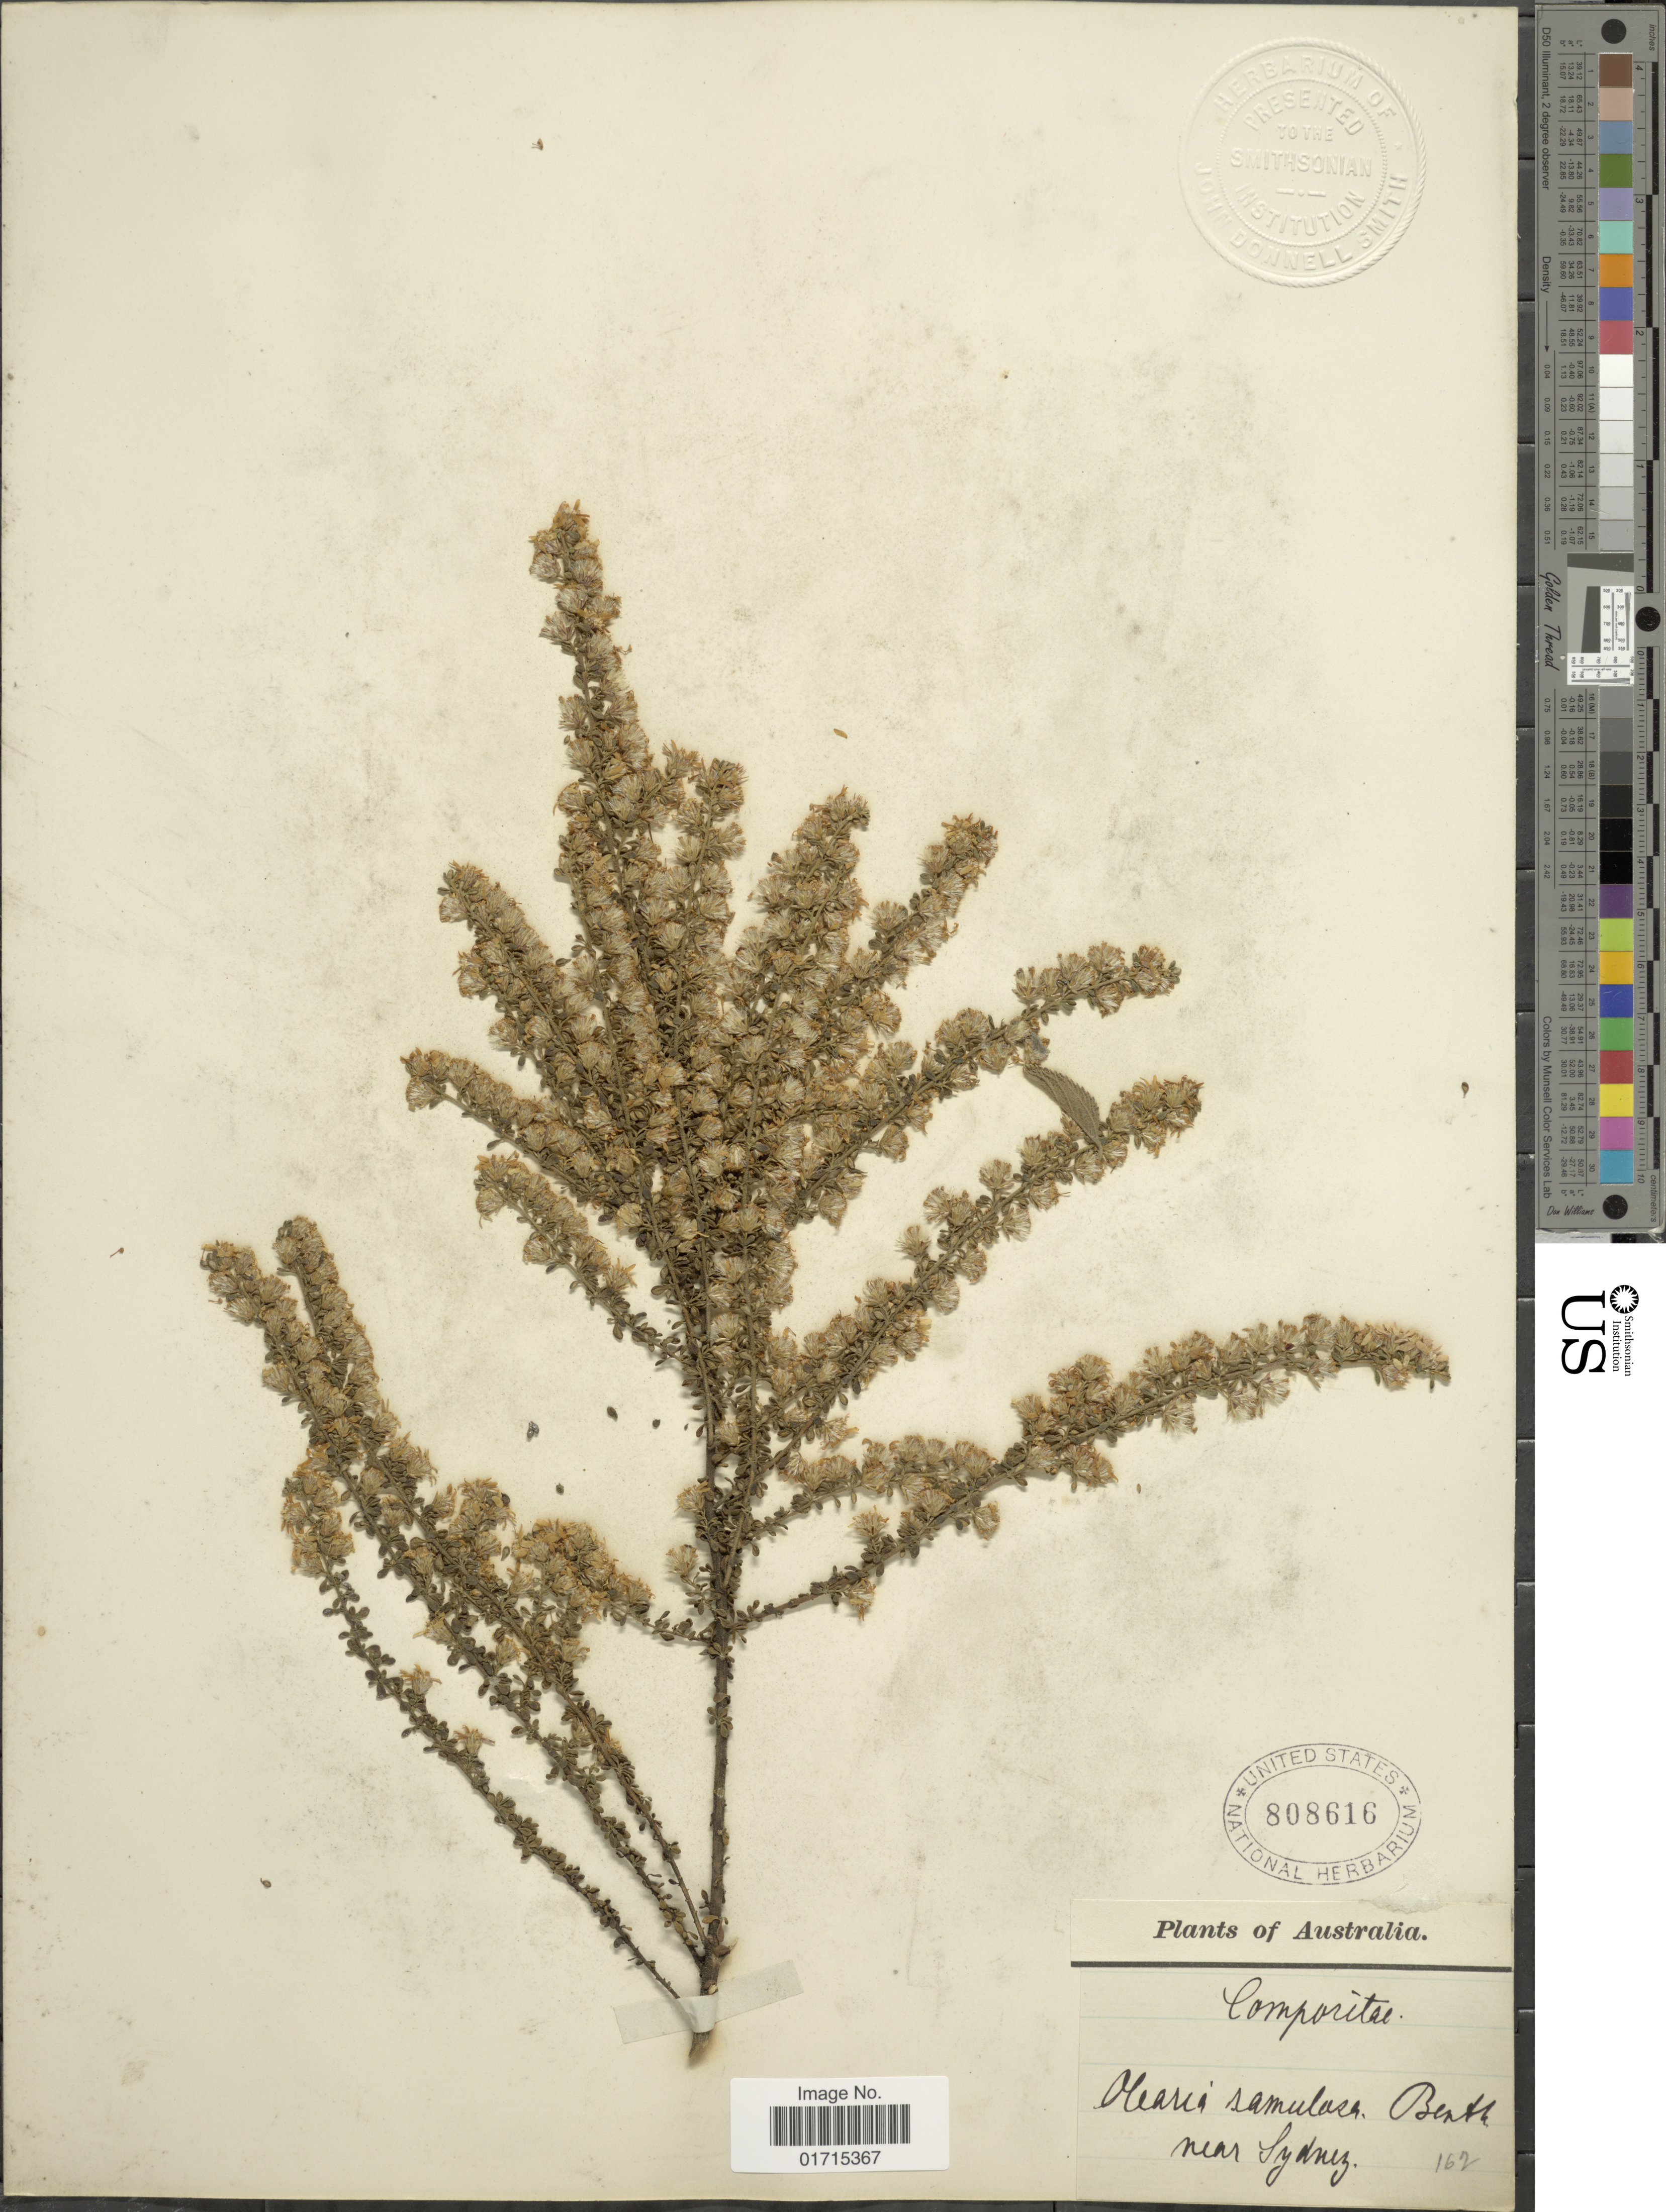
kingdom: Plantae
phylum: Tracheophyta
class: Magnoliopsida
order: Asterales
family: Asteraceae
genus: Olearia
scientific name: Olearia ramulosa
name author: (Labill.) Benth.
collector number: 162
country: Australia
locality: Near Sydney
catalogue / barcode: US 808616